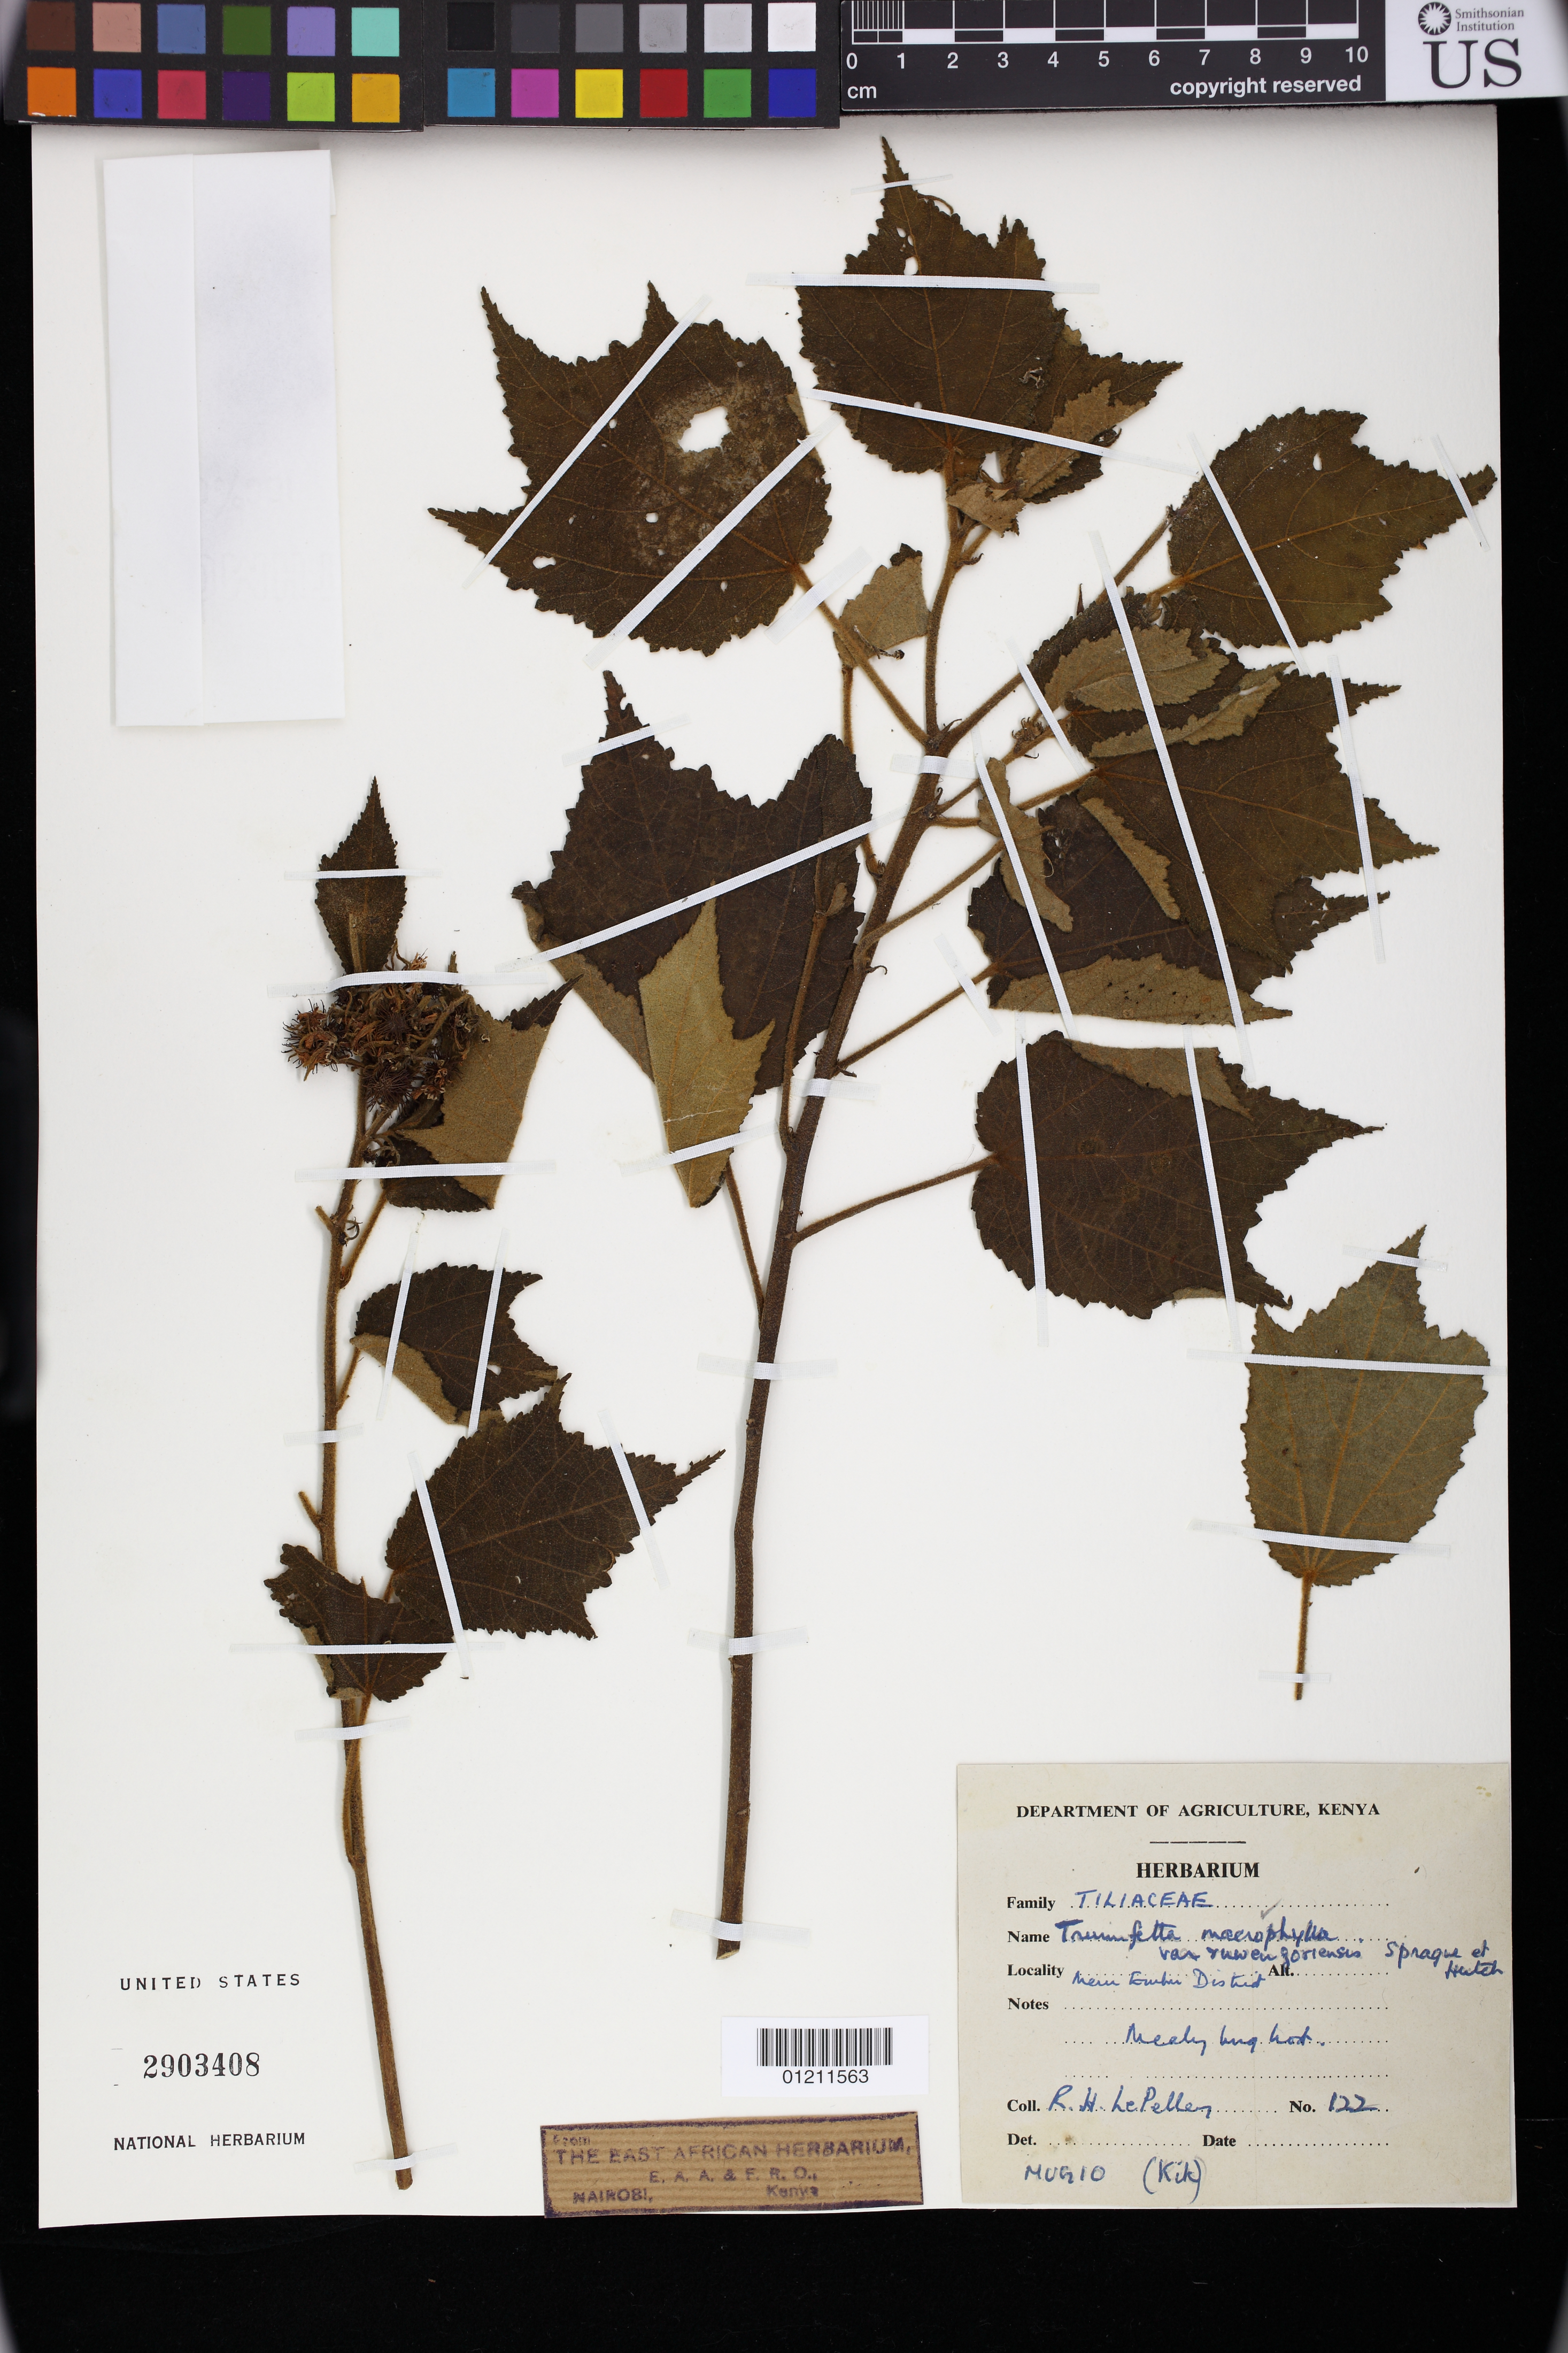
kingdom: Plantae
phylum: Tracheophyta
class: Magnoliopsida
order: Malvales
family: Malvaceae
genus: Triumfetta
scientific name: Triumfetta sp.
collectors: R. H. Le Pelley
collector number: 122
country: Kenya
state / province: Meru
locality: Meru Embu District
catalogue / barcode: US 2903408